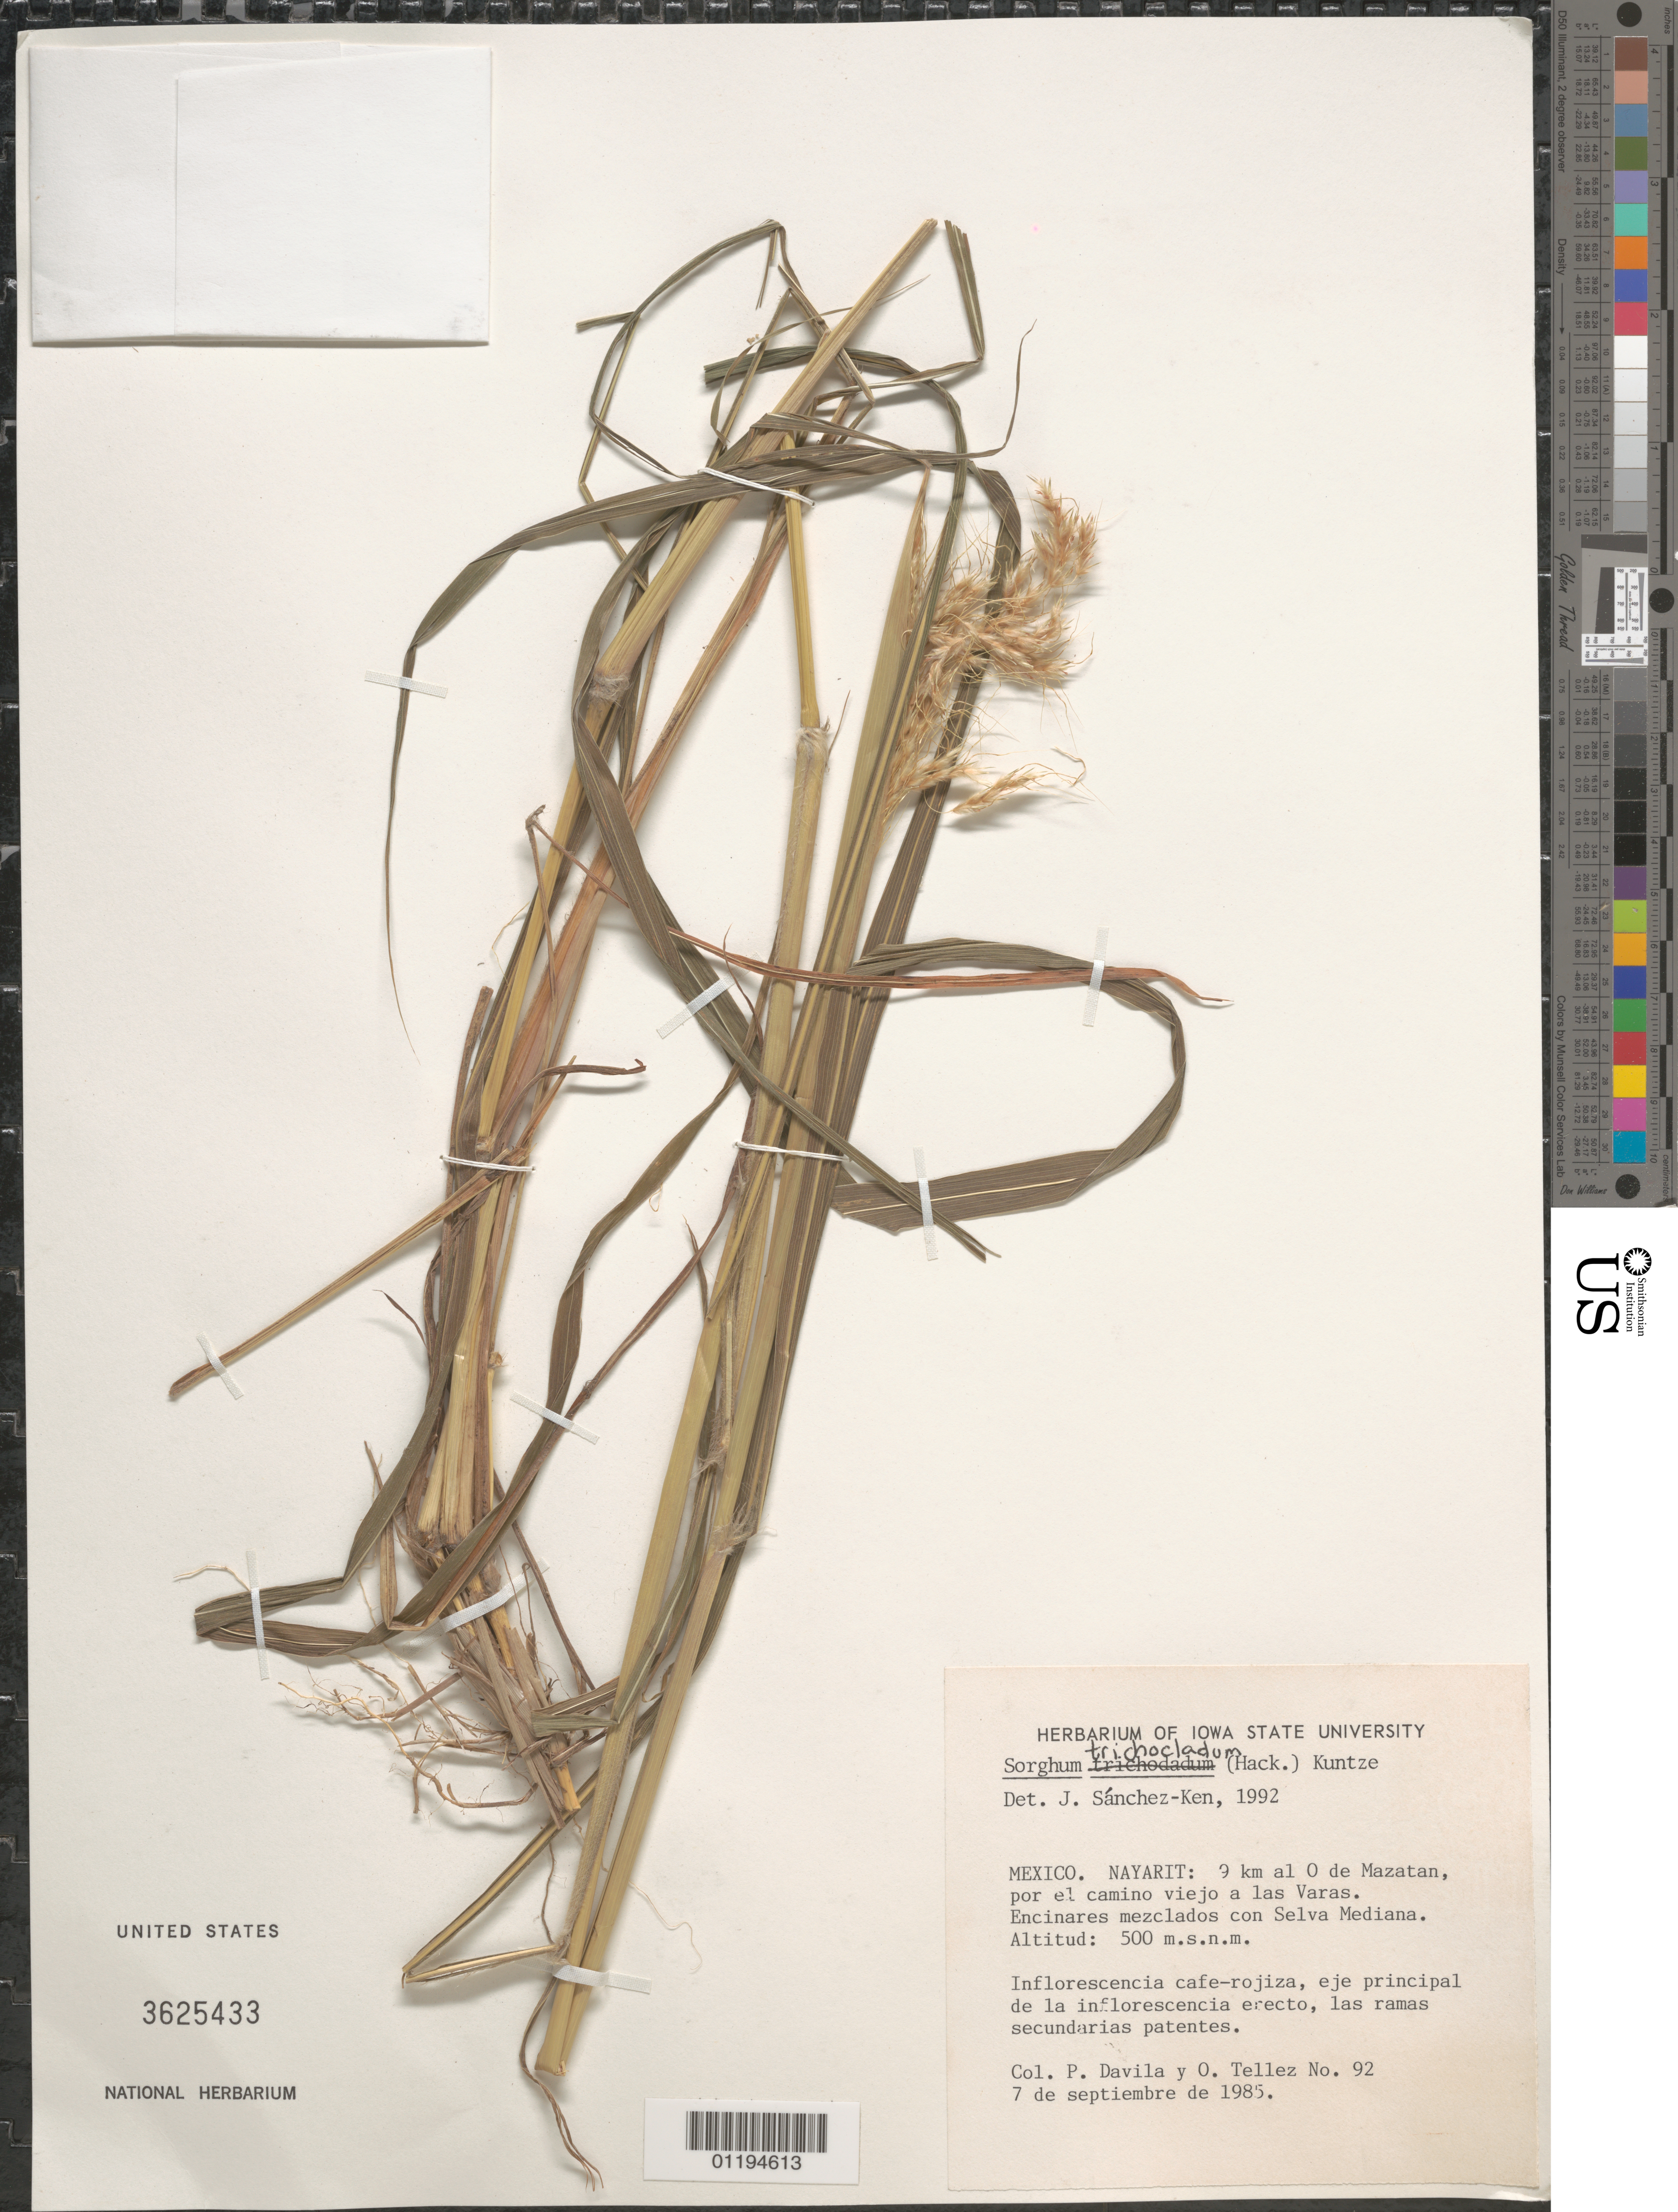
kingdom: Plantae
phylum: Tracheophyta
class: Liliopsida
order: Poales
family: Poaceae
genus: Sorghum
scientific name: Sorghum trichocladum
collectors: P. Dávila & O. Téllez V.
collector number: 92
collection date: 1985-09-07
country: Mexico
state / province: Nayarit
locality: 9 km to the W of Mazatan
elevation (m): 500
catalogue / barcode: US 3625433